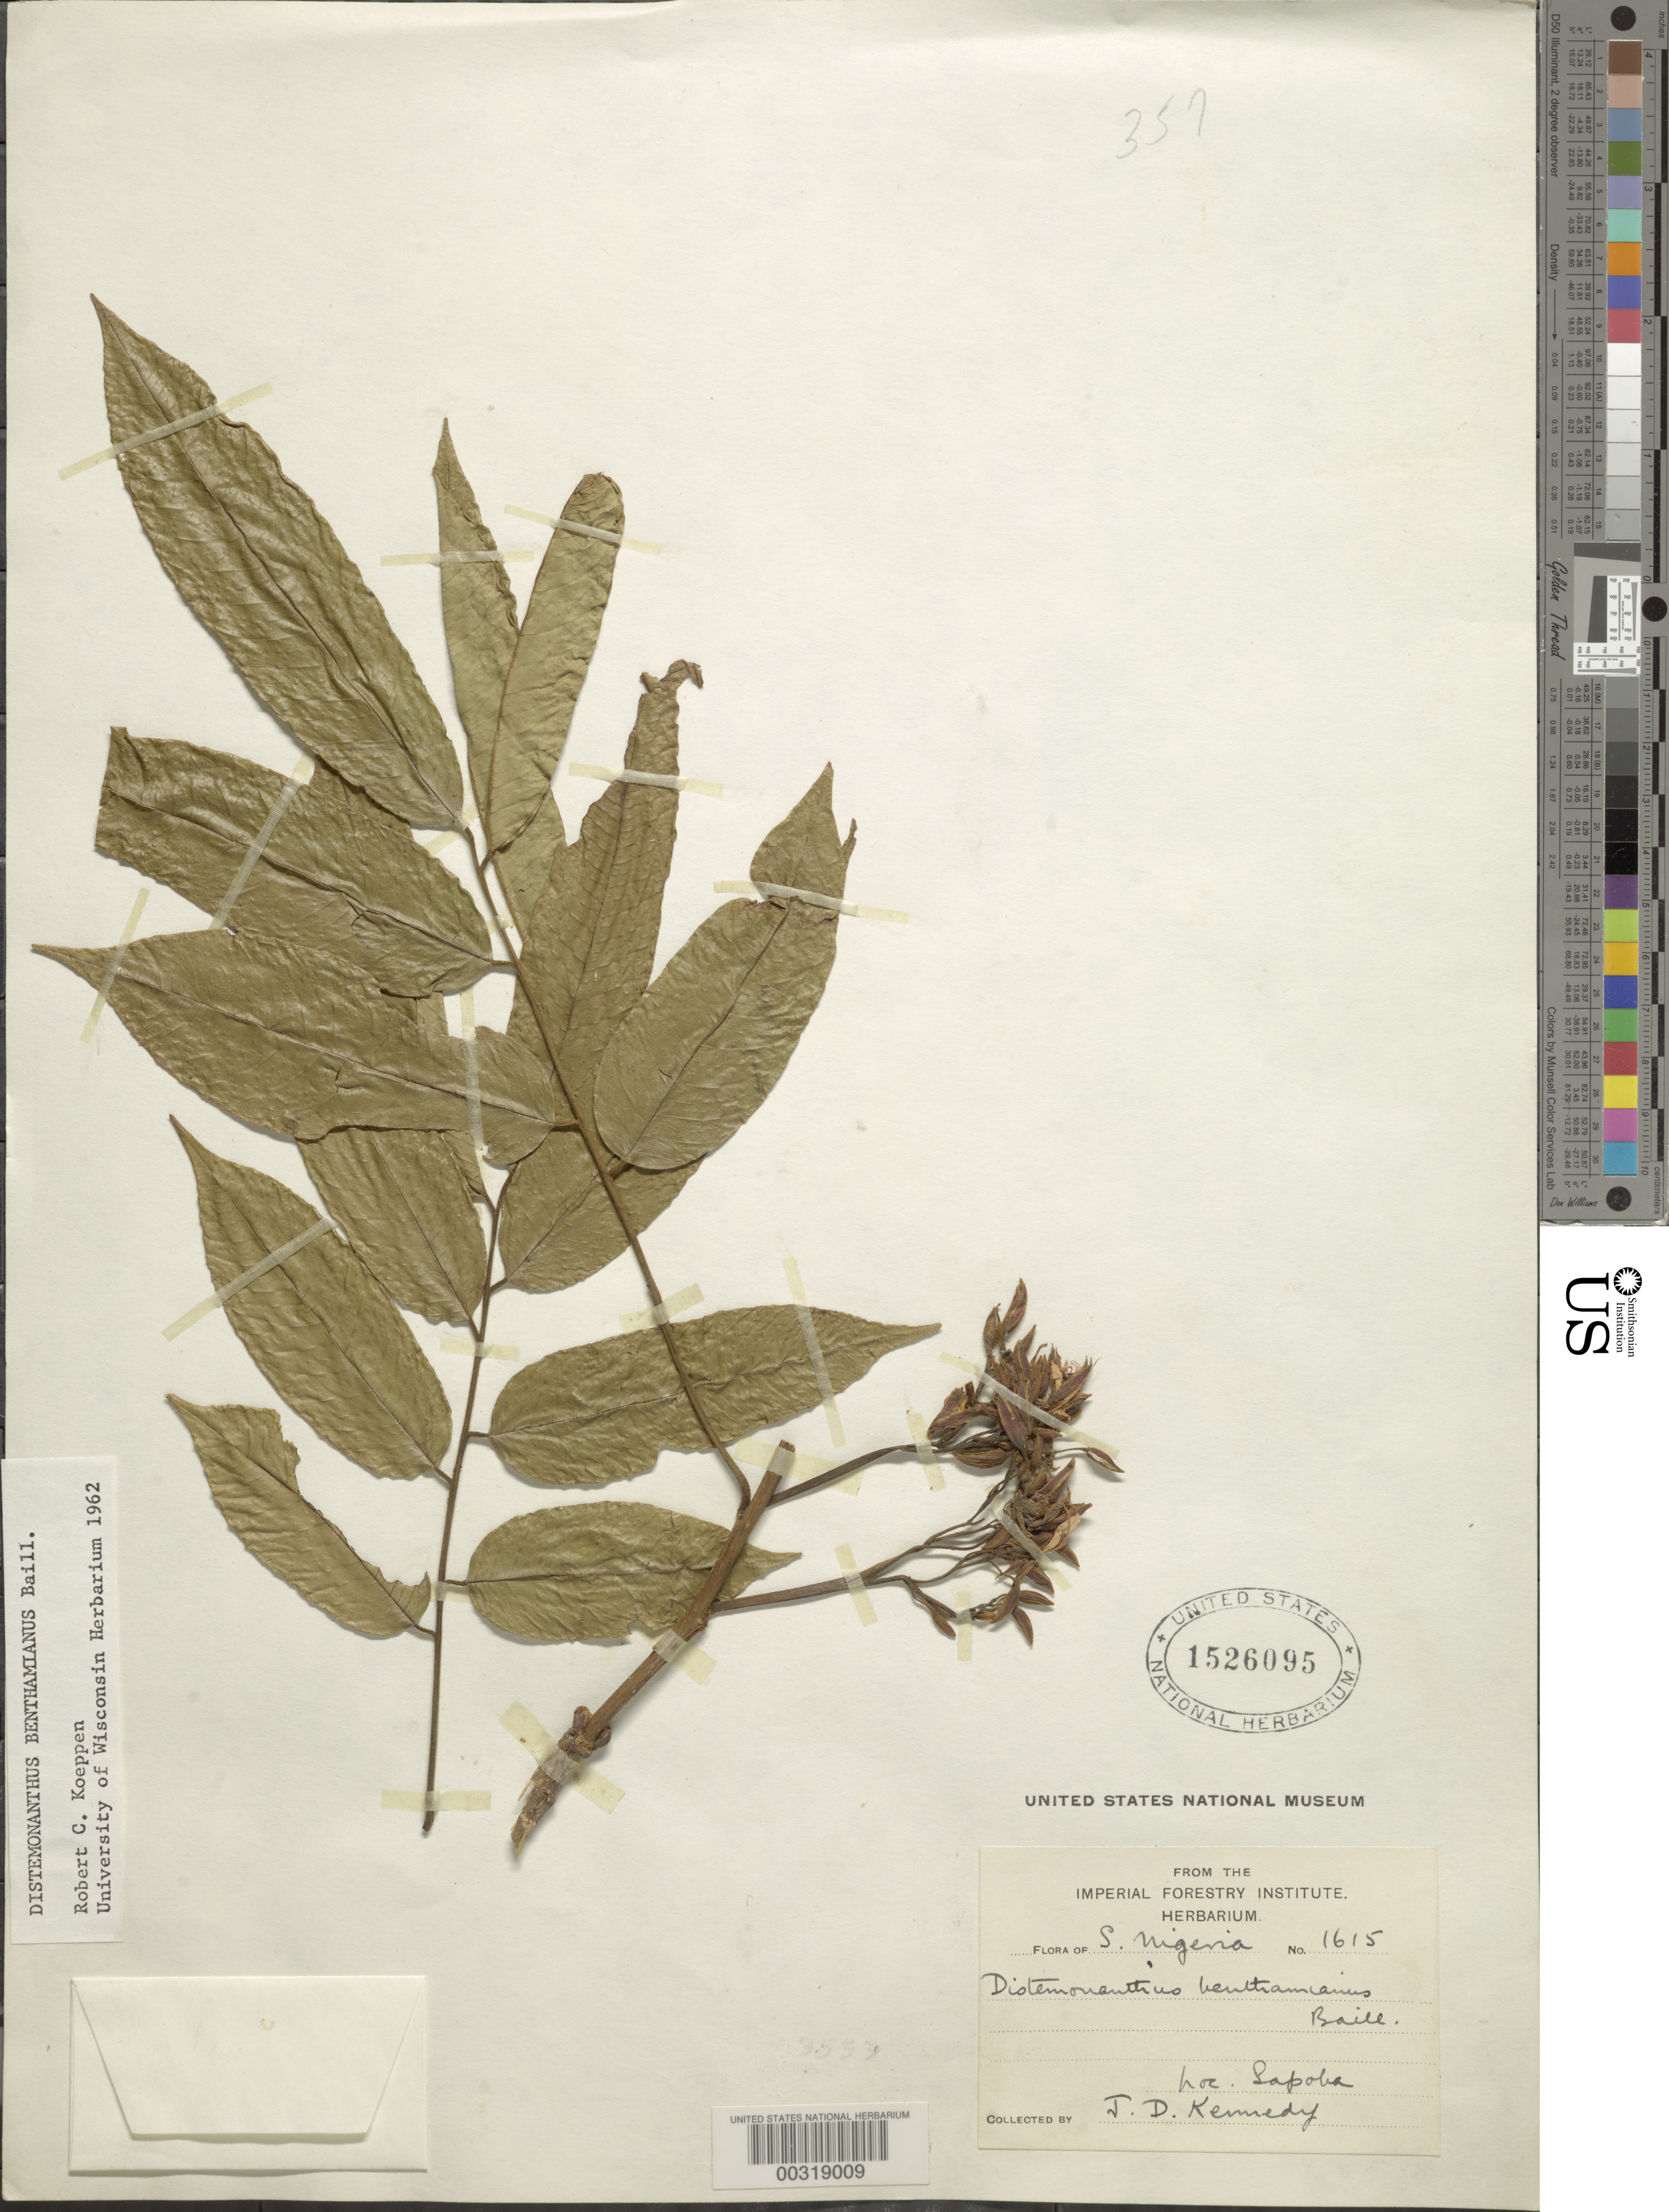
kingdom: Plantae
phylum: Tracheophyta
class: Magnoliopsida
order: Fabales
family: Fabaceae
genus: Distemonanthus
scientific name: Distemonanthus benthamianus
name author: Baill.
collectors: J. D. Kennedy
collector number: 1615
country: Nigeria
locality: Sapoba, s nigeria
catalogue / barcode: US 1526095